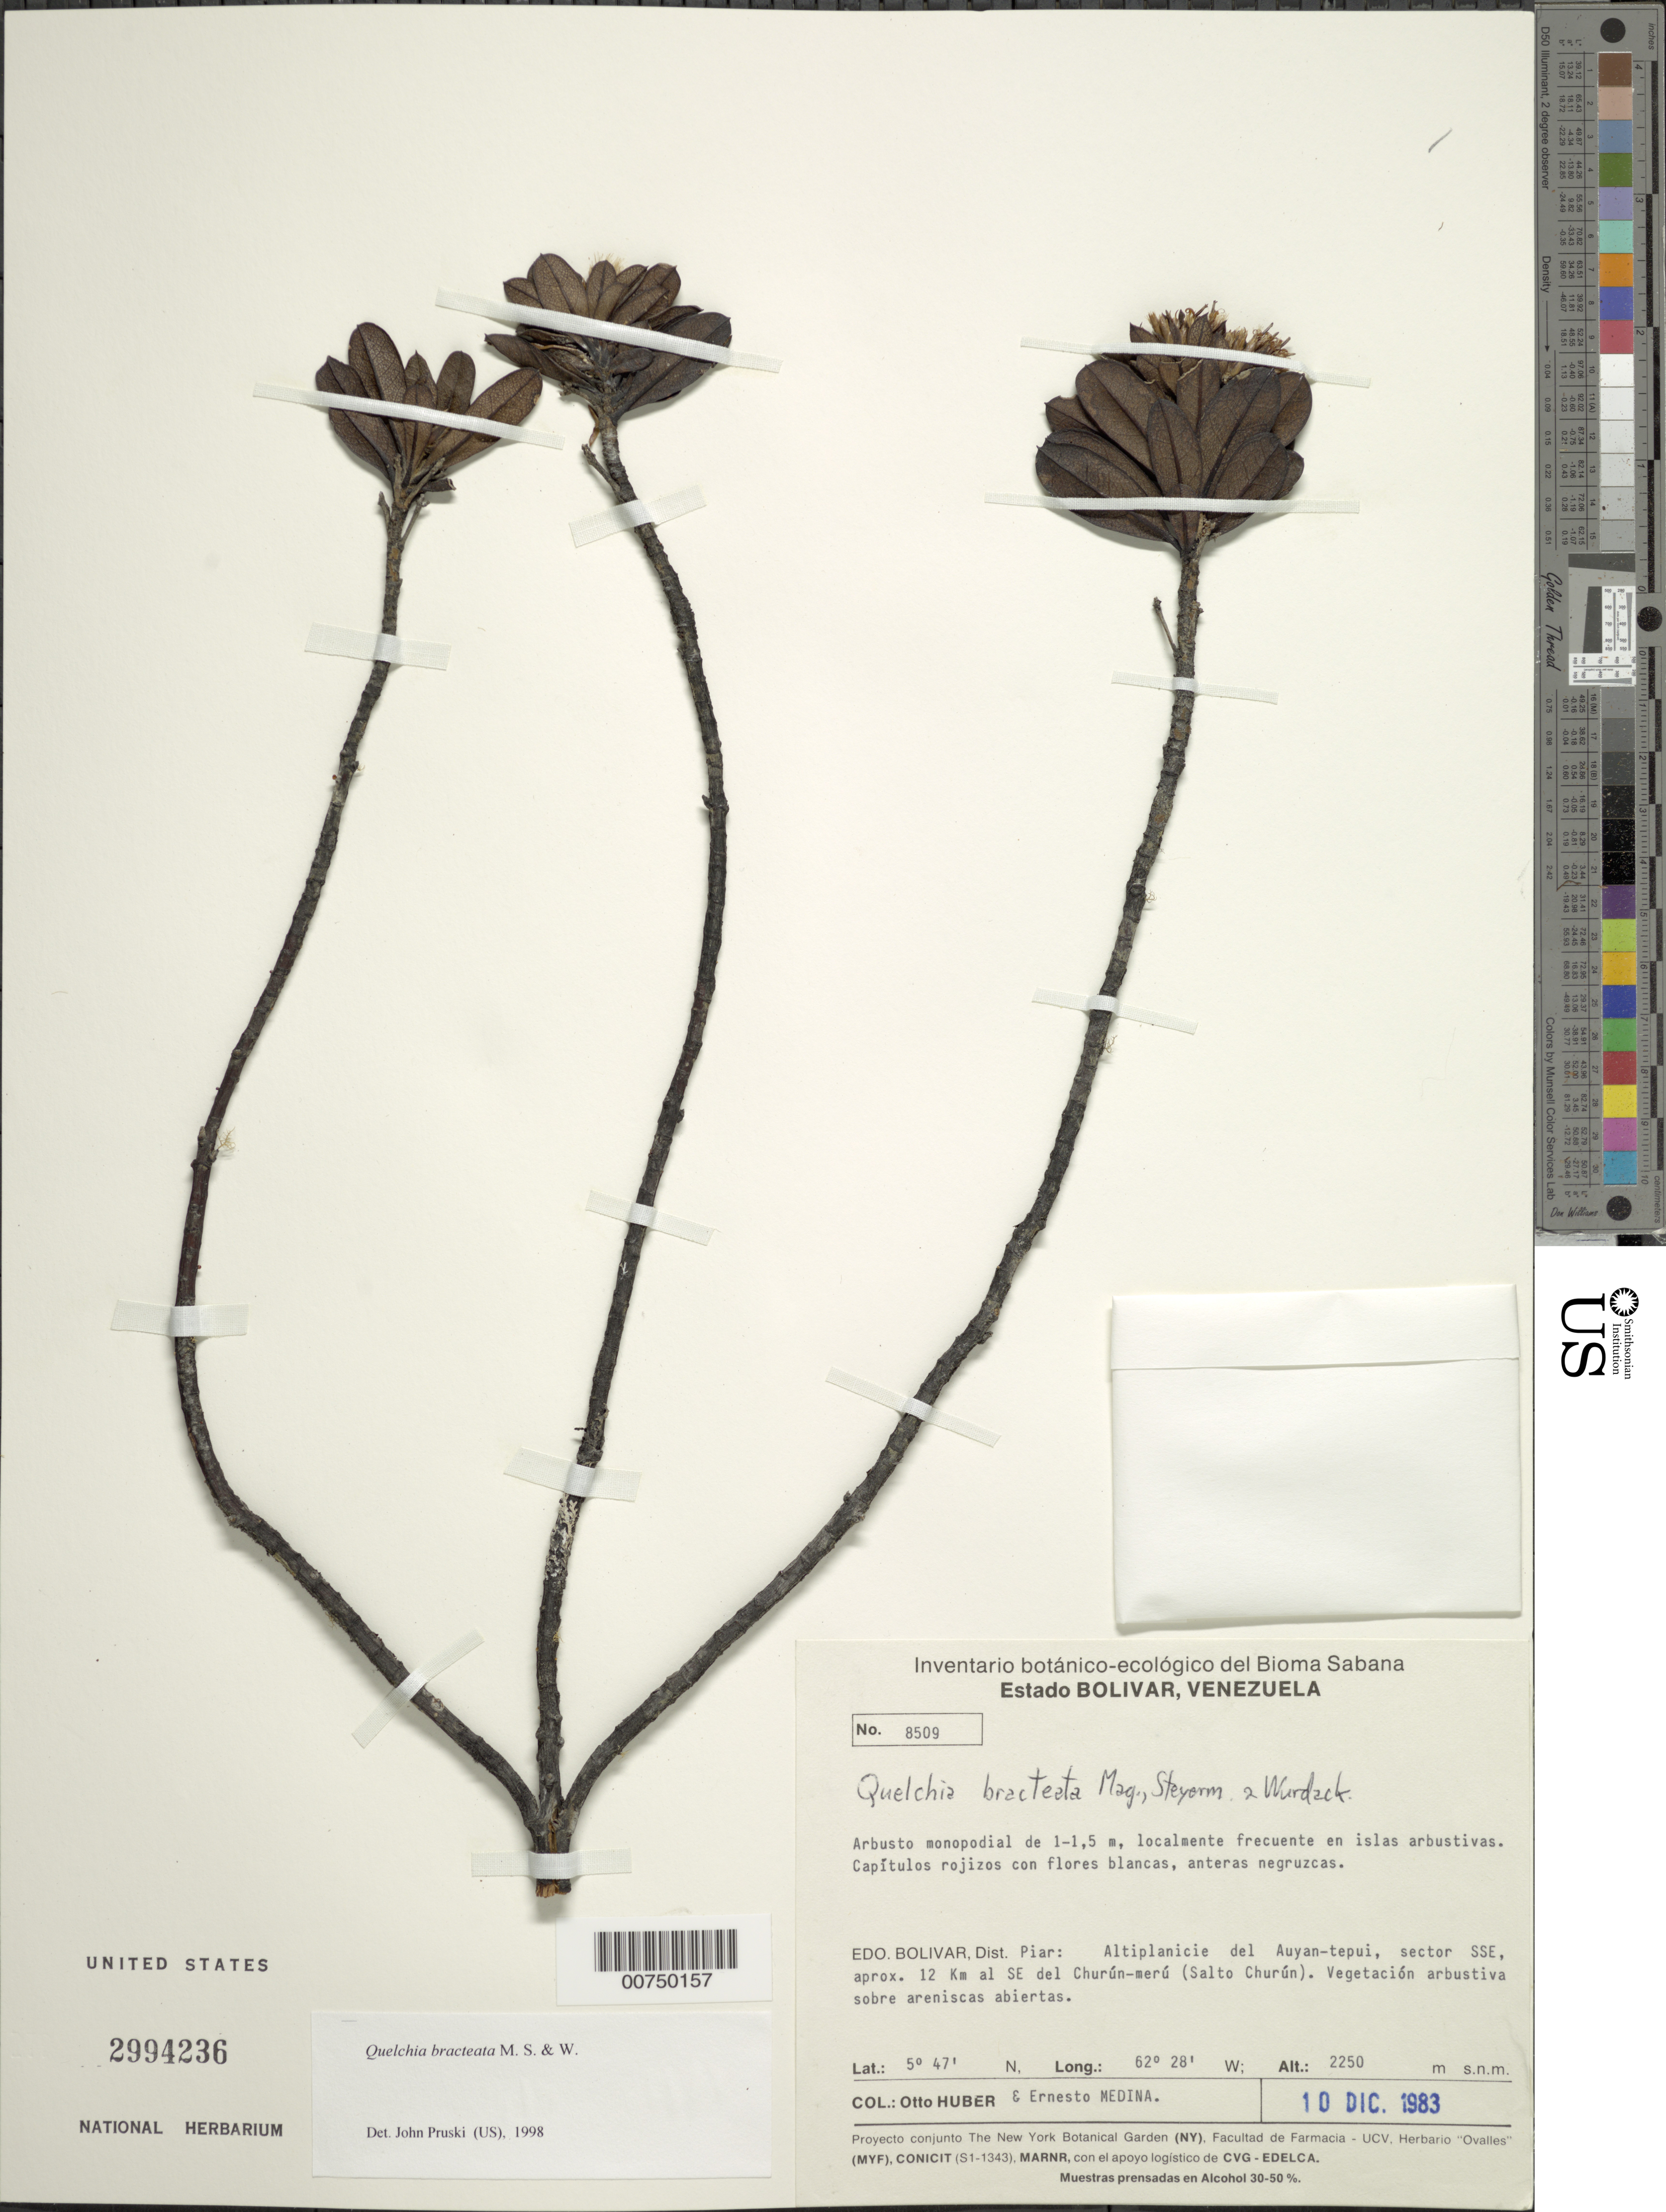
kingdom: Plantae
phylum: Tracheophyta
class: Magnoliopsida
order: Asterales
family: Asteraceae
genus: Quelchia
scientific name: Quelchia bracteata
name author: Maguire et al.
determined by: Pruski, J. F.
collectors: O. Huber & E. Medina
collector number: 8509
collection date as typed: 10-Dec-83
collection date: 1983-12-10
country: Venezuela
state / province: Bolívar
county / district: Piar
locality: Auyan-tepuí, sect. SSE, 12 km SE del Churún-merú (Salto Churún)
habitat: Islas arbustivas. Altiplanicie con vegetación arbustiva sobre areniscas abiertas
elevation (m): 2250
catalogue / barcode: US 2994236